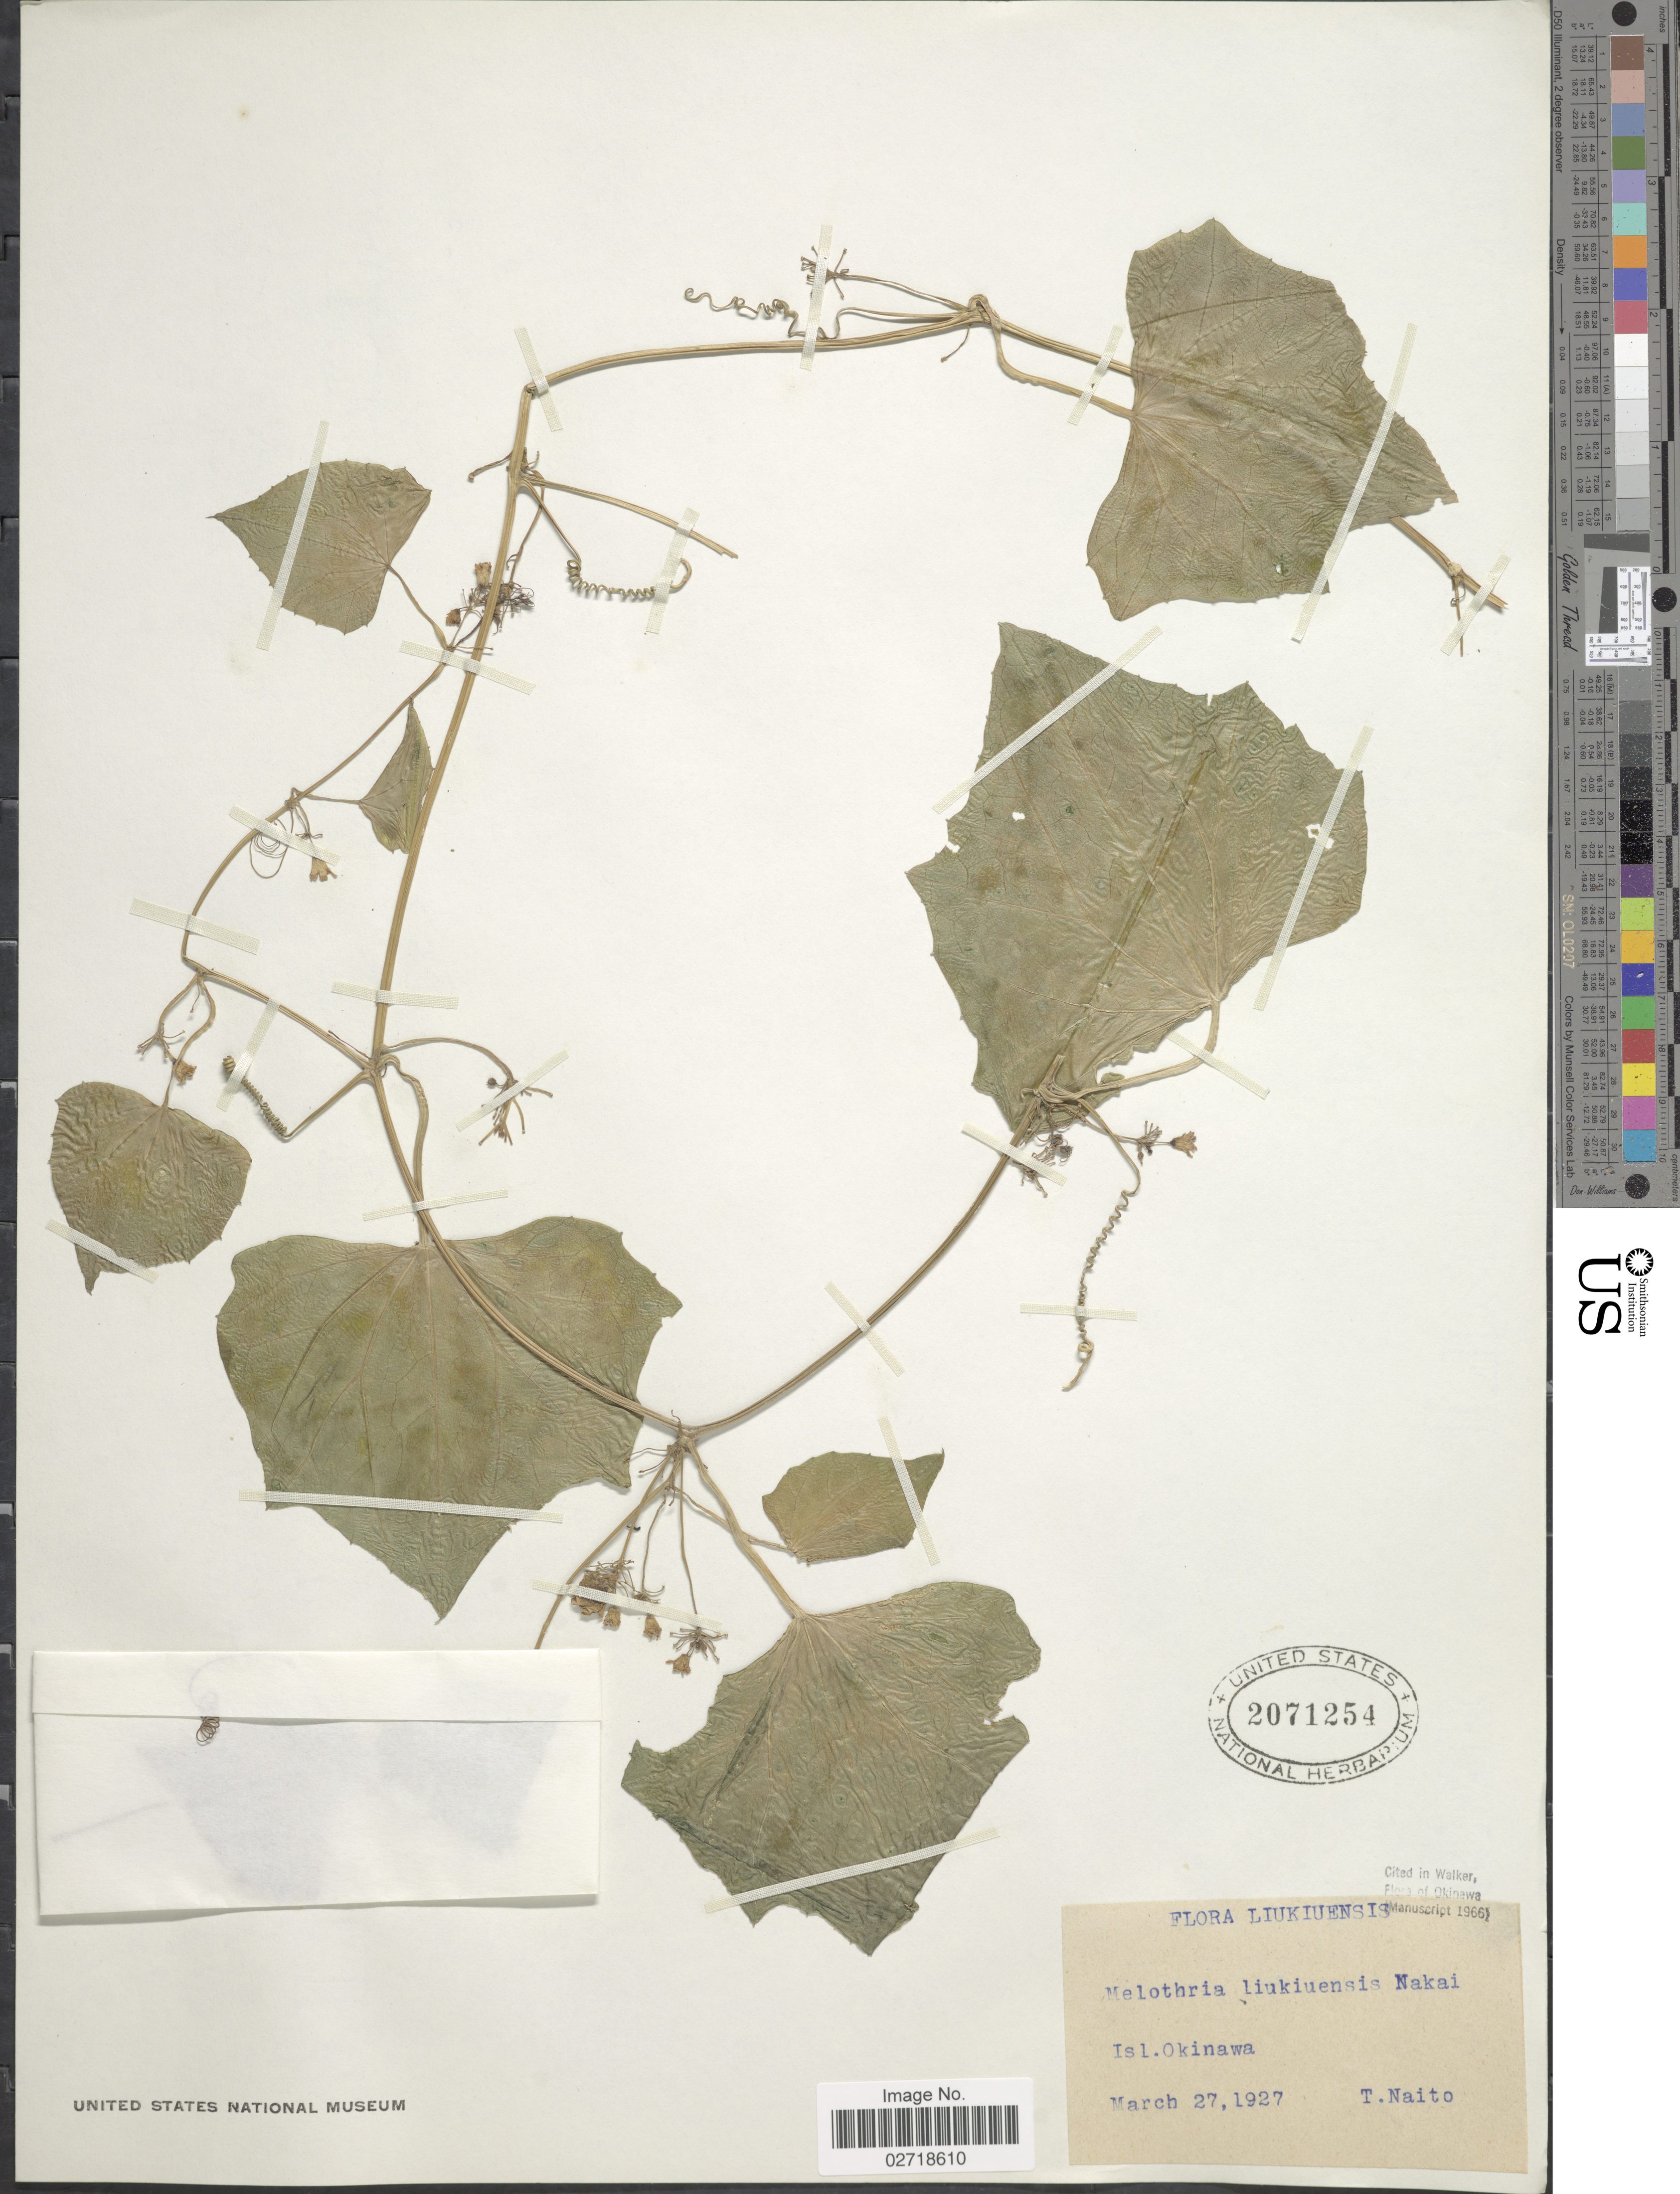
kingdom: Plantae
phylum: Tracheophyta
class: Magnoliopsida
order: Cucurbitales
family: Cucurbitaceae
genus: Zehneria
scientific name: Zehneria guamensis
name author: Merr.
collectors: T. Naito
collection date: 1927-03-27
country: Japan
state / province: Okinawa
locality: Isl. Okinawa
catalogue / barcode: US 2071254